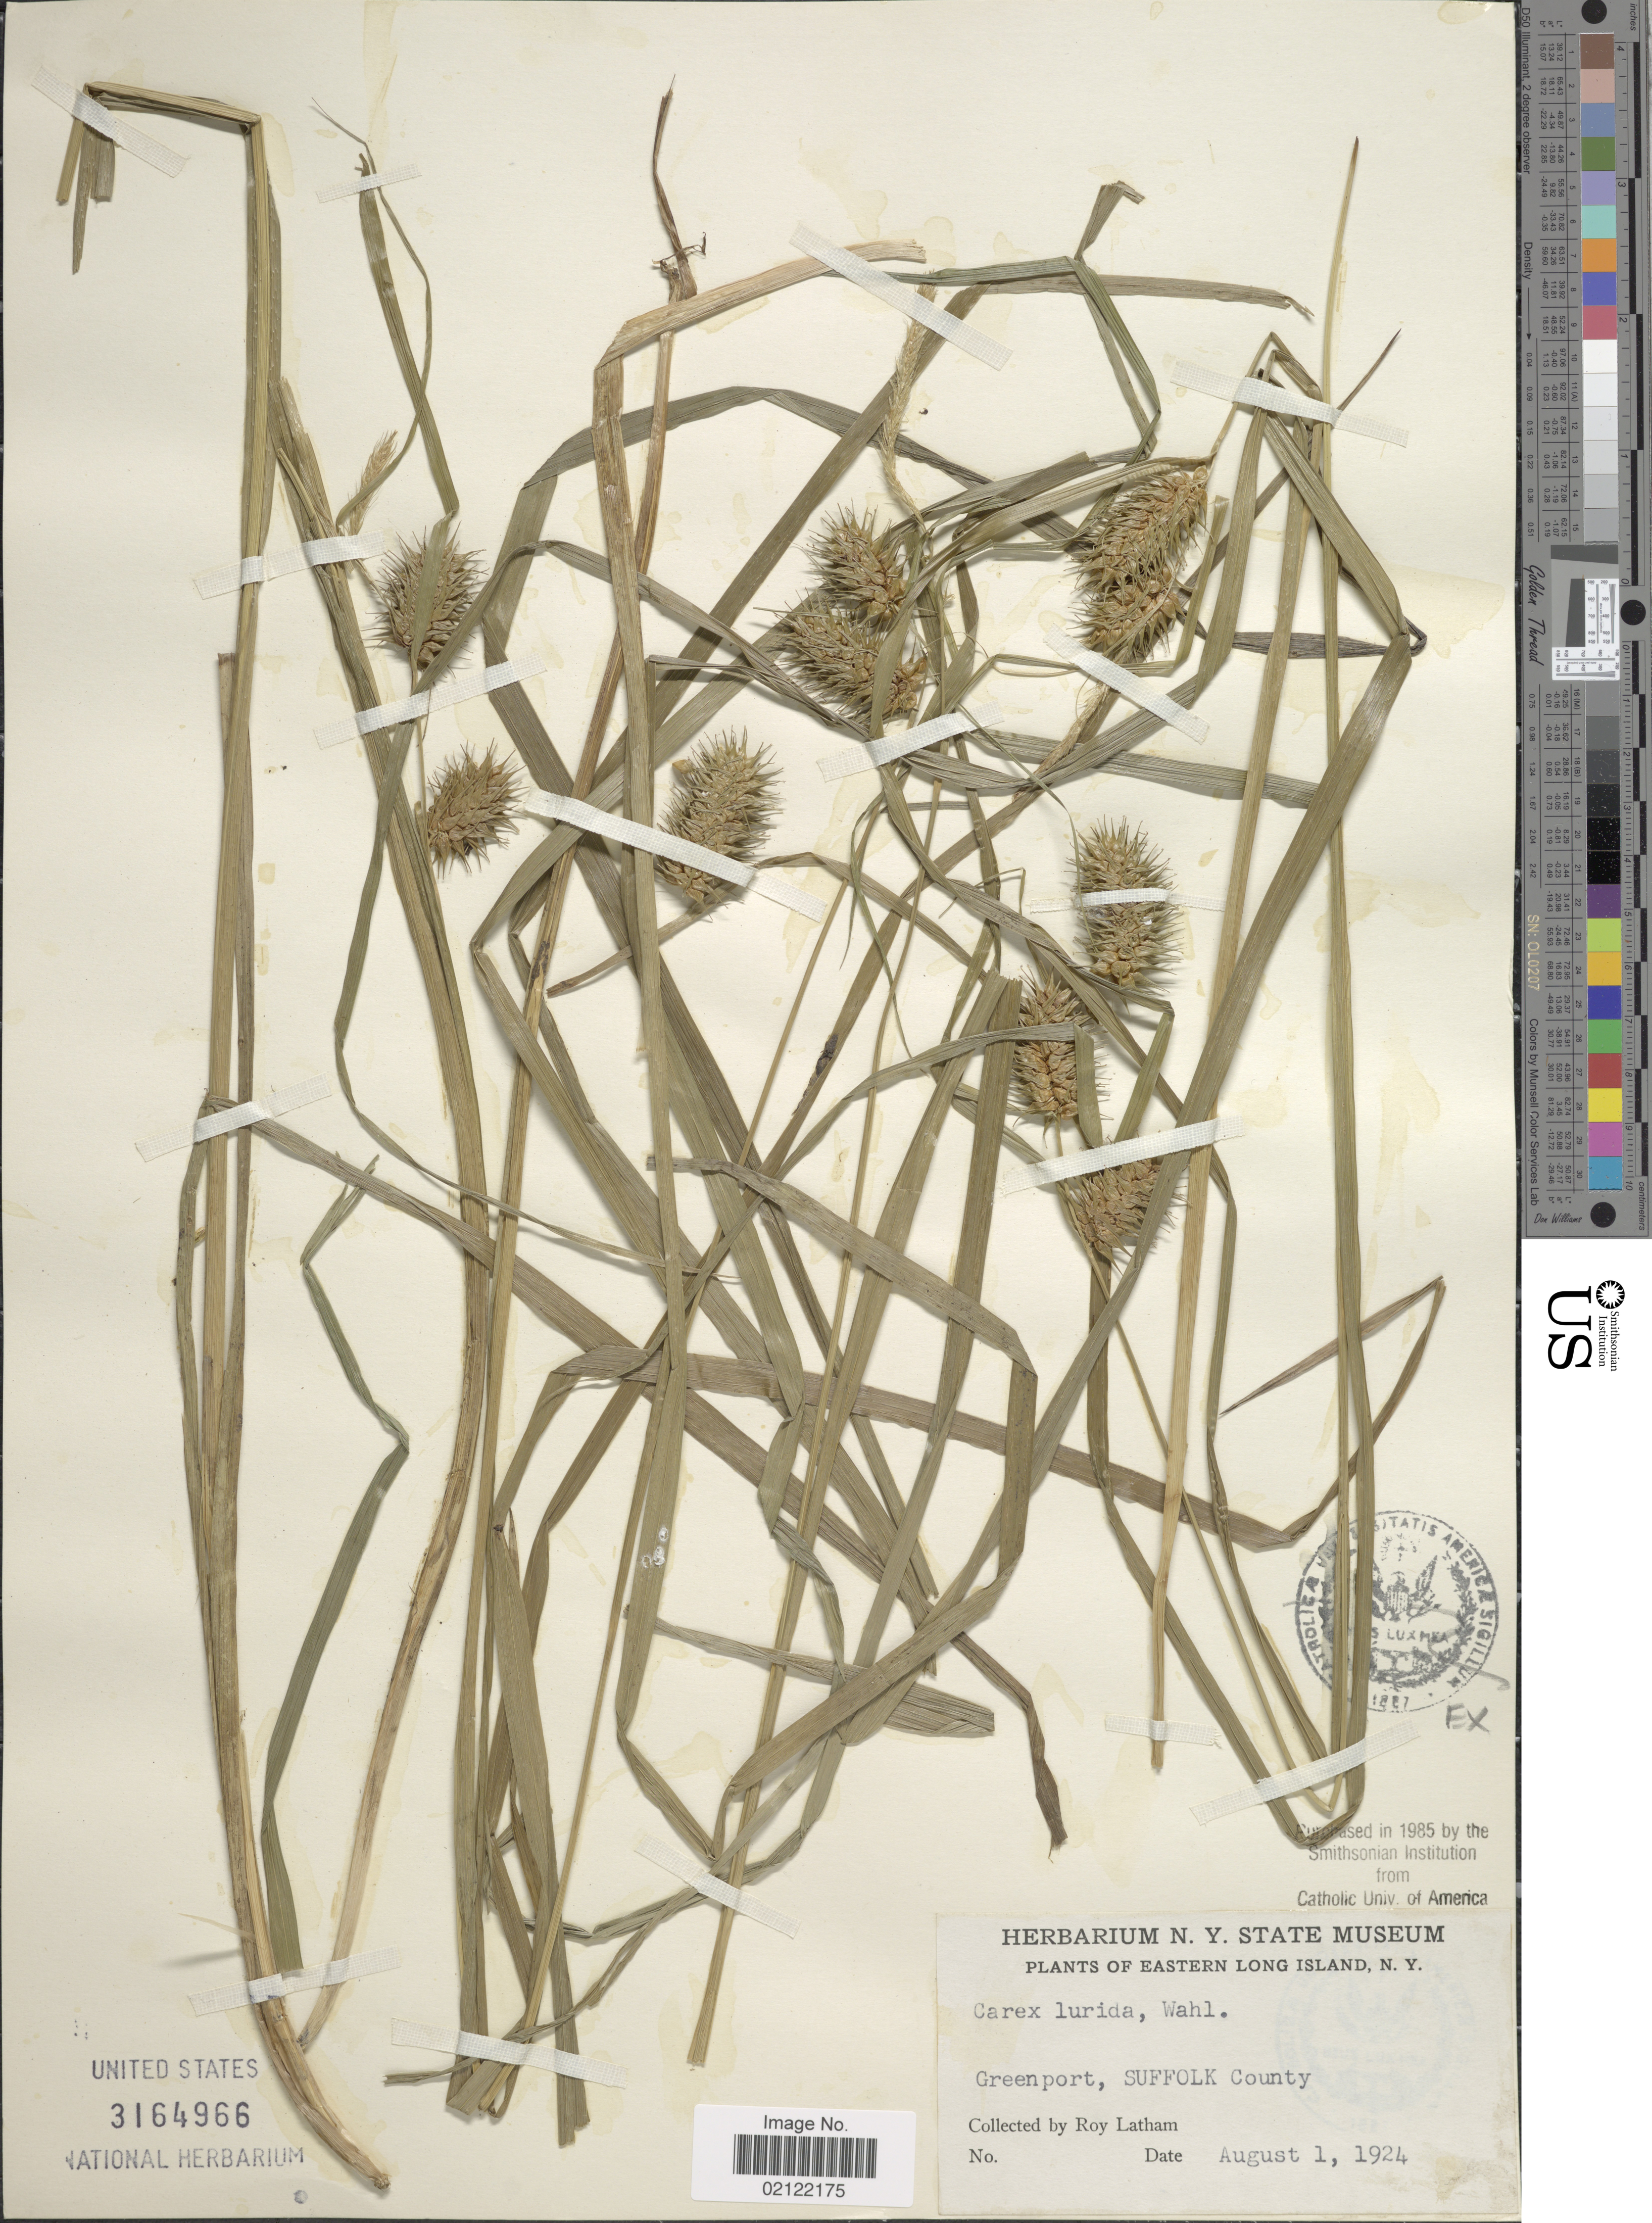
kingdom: Plantae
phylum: Tracheophyta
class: Liliopsida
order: Poales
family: Cyperaceae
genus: Carex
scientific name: Carex lurida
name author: Wahlenb.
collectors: R. Latham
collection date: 1924-08-01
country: United States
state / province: New York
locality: Eastern Long Island, N.Y. Greenport, Suffolk County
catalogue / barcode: US 3164966